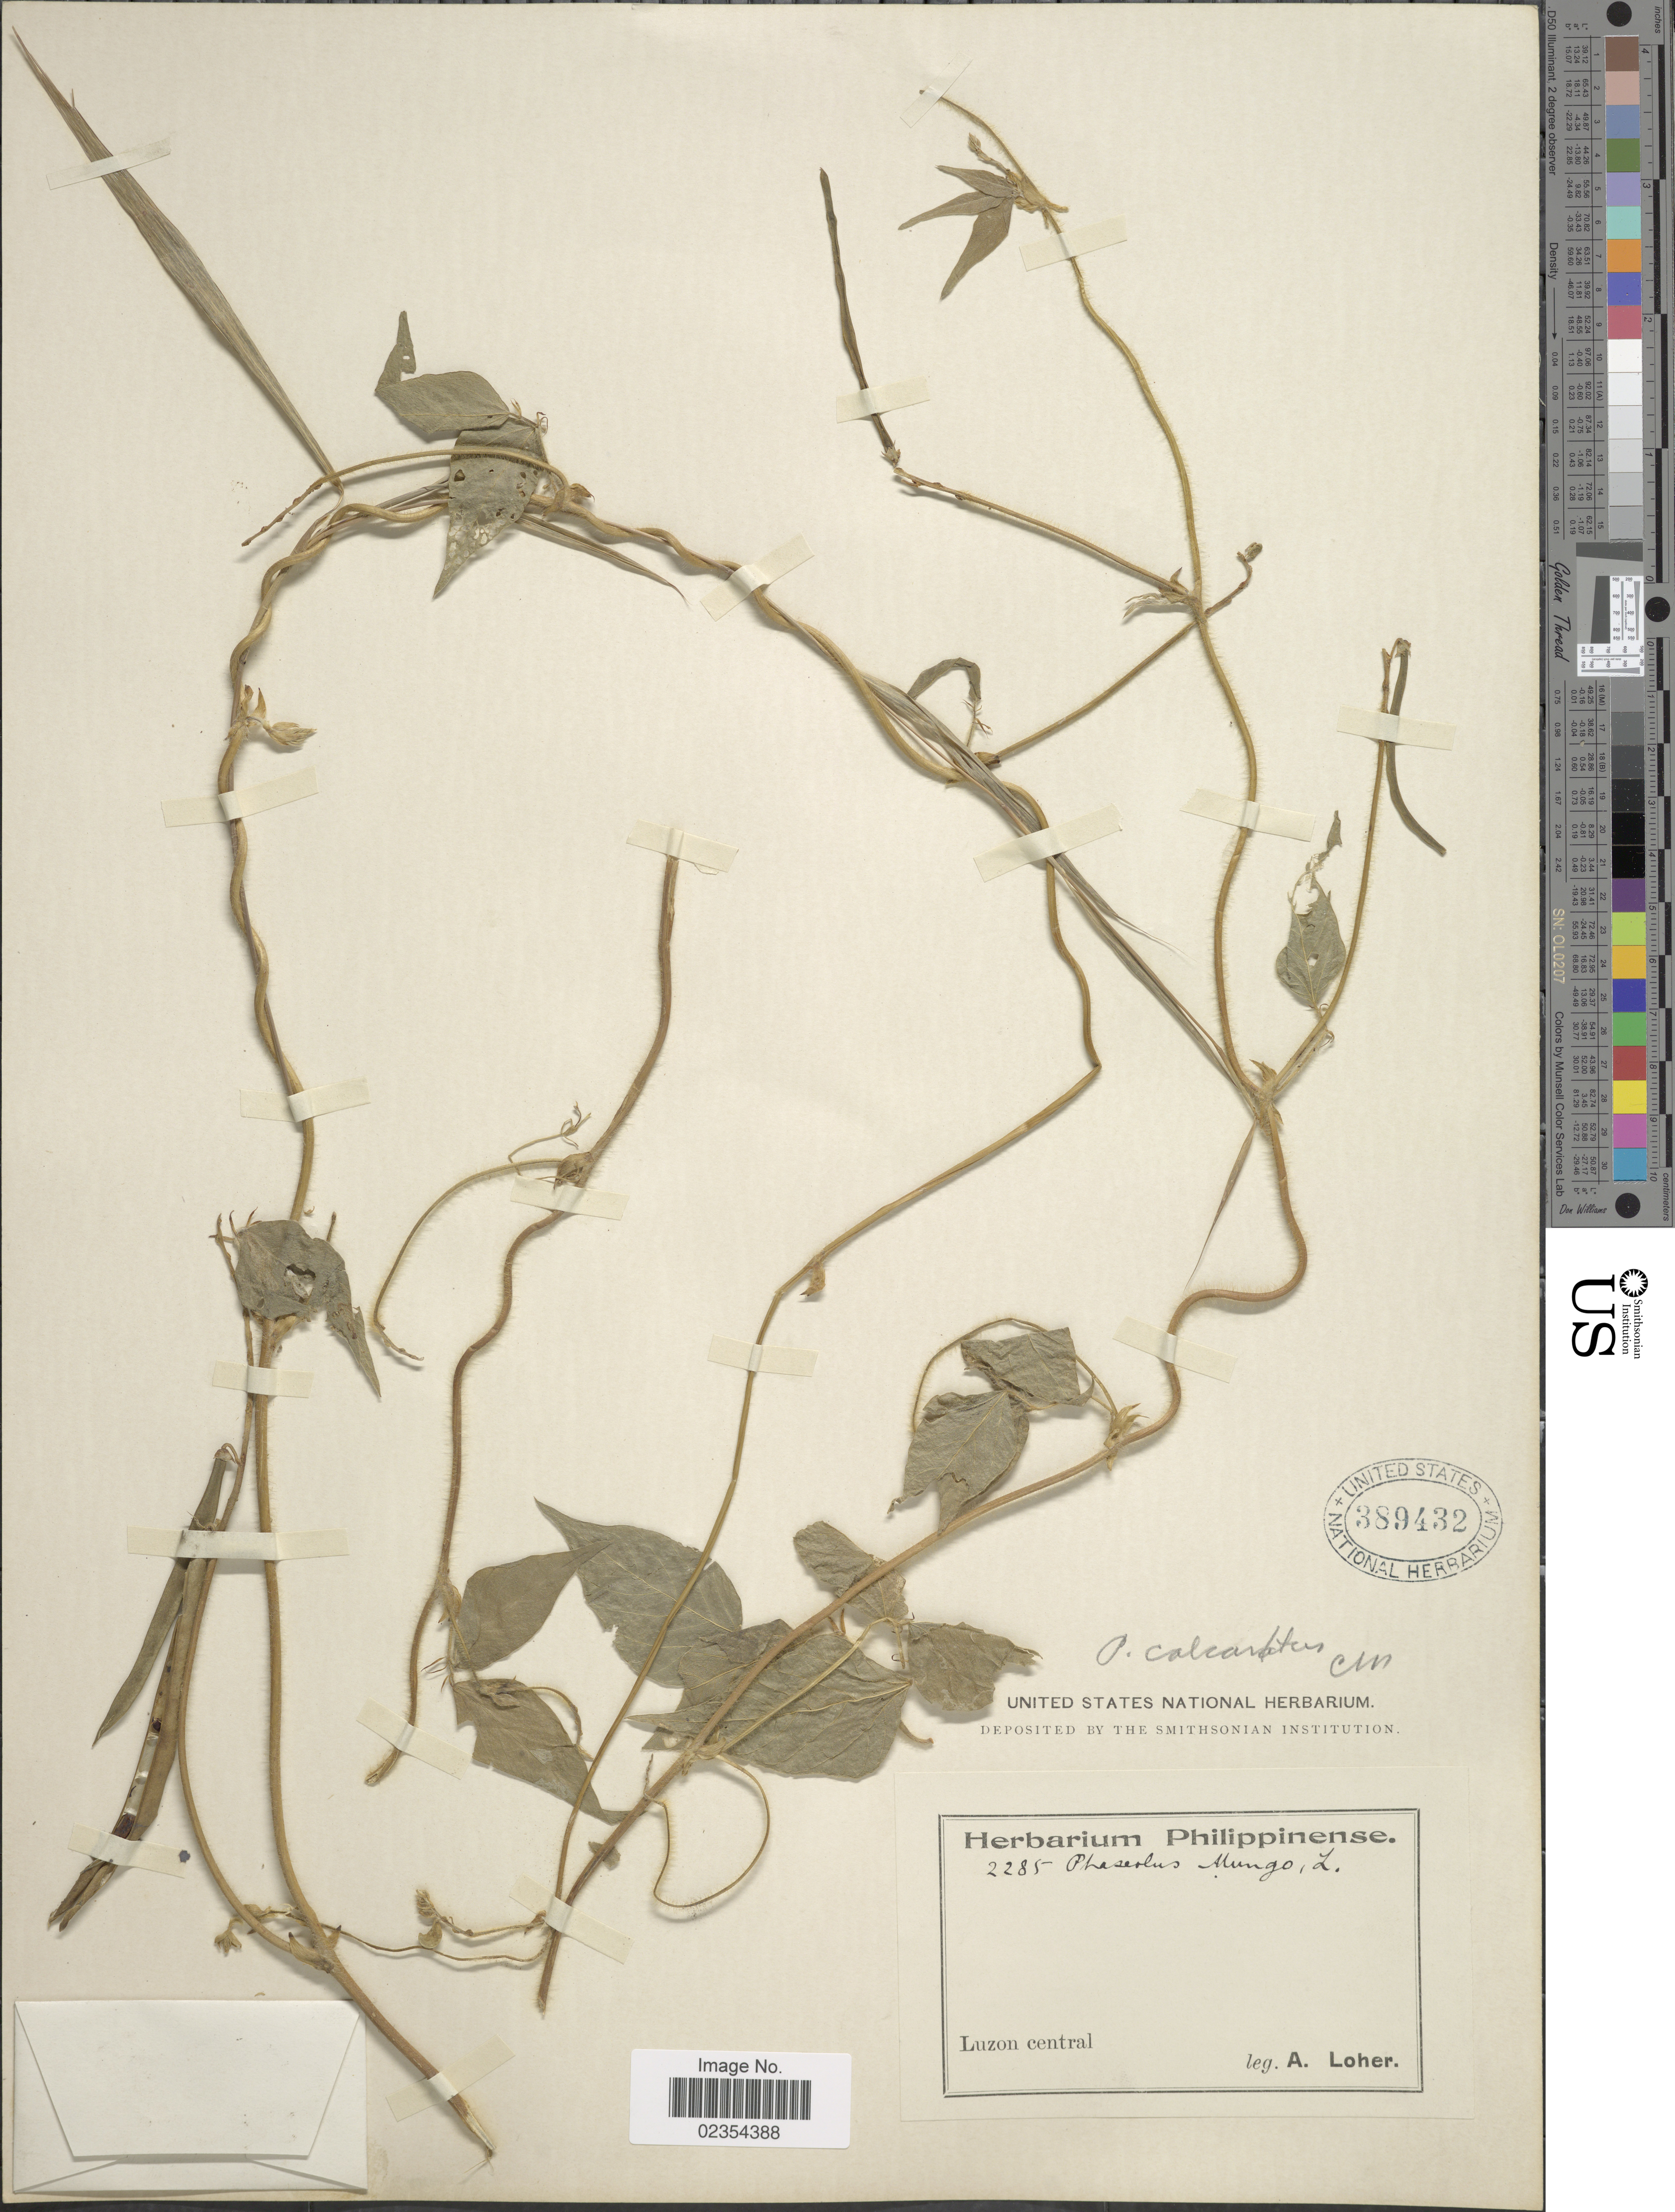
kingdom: Plantae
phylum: Tracheophyta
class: Magnoliopsida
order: Fabales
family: Fabaceae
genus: Vigna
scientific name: Vigna umbellata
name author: (Thunb.) Ohwi & H. Ohashi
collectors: A. Loher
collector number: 2285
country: Philippines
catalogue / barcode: US 389432